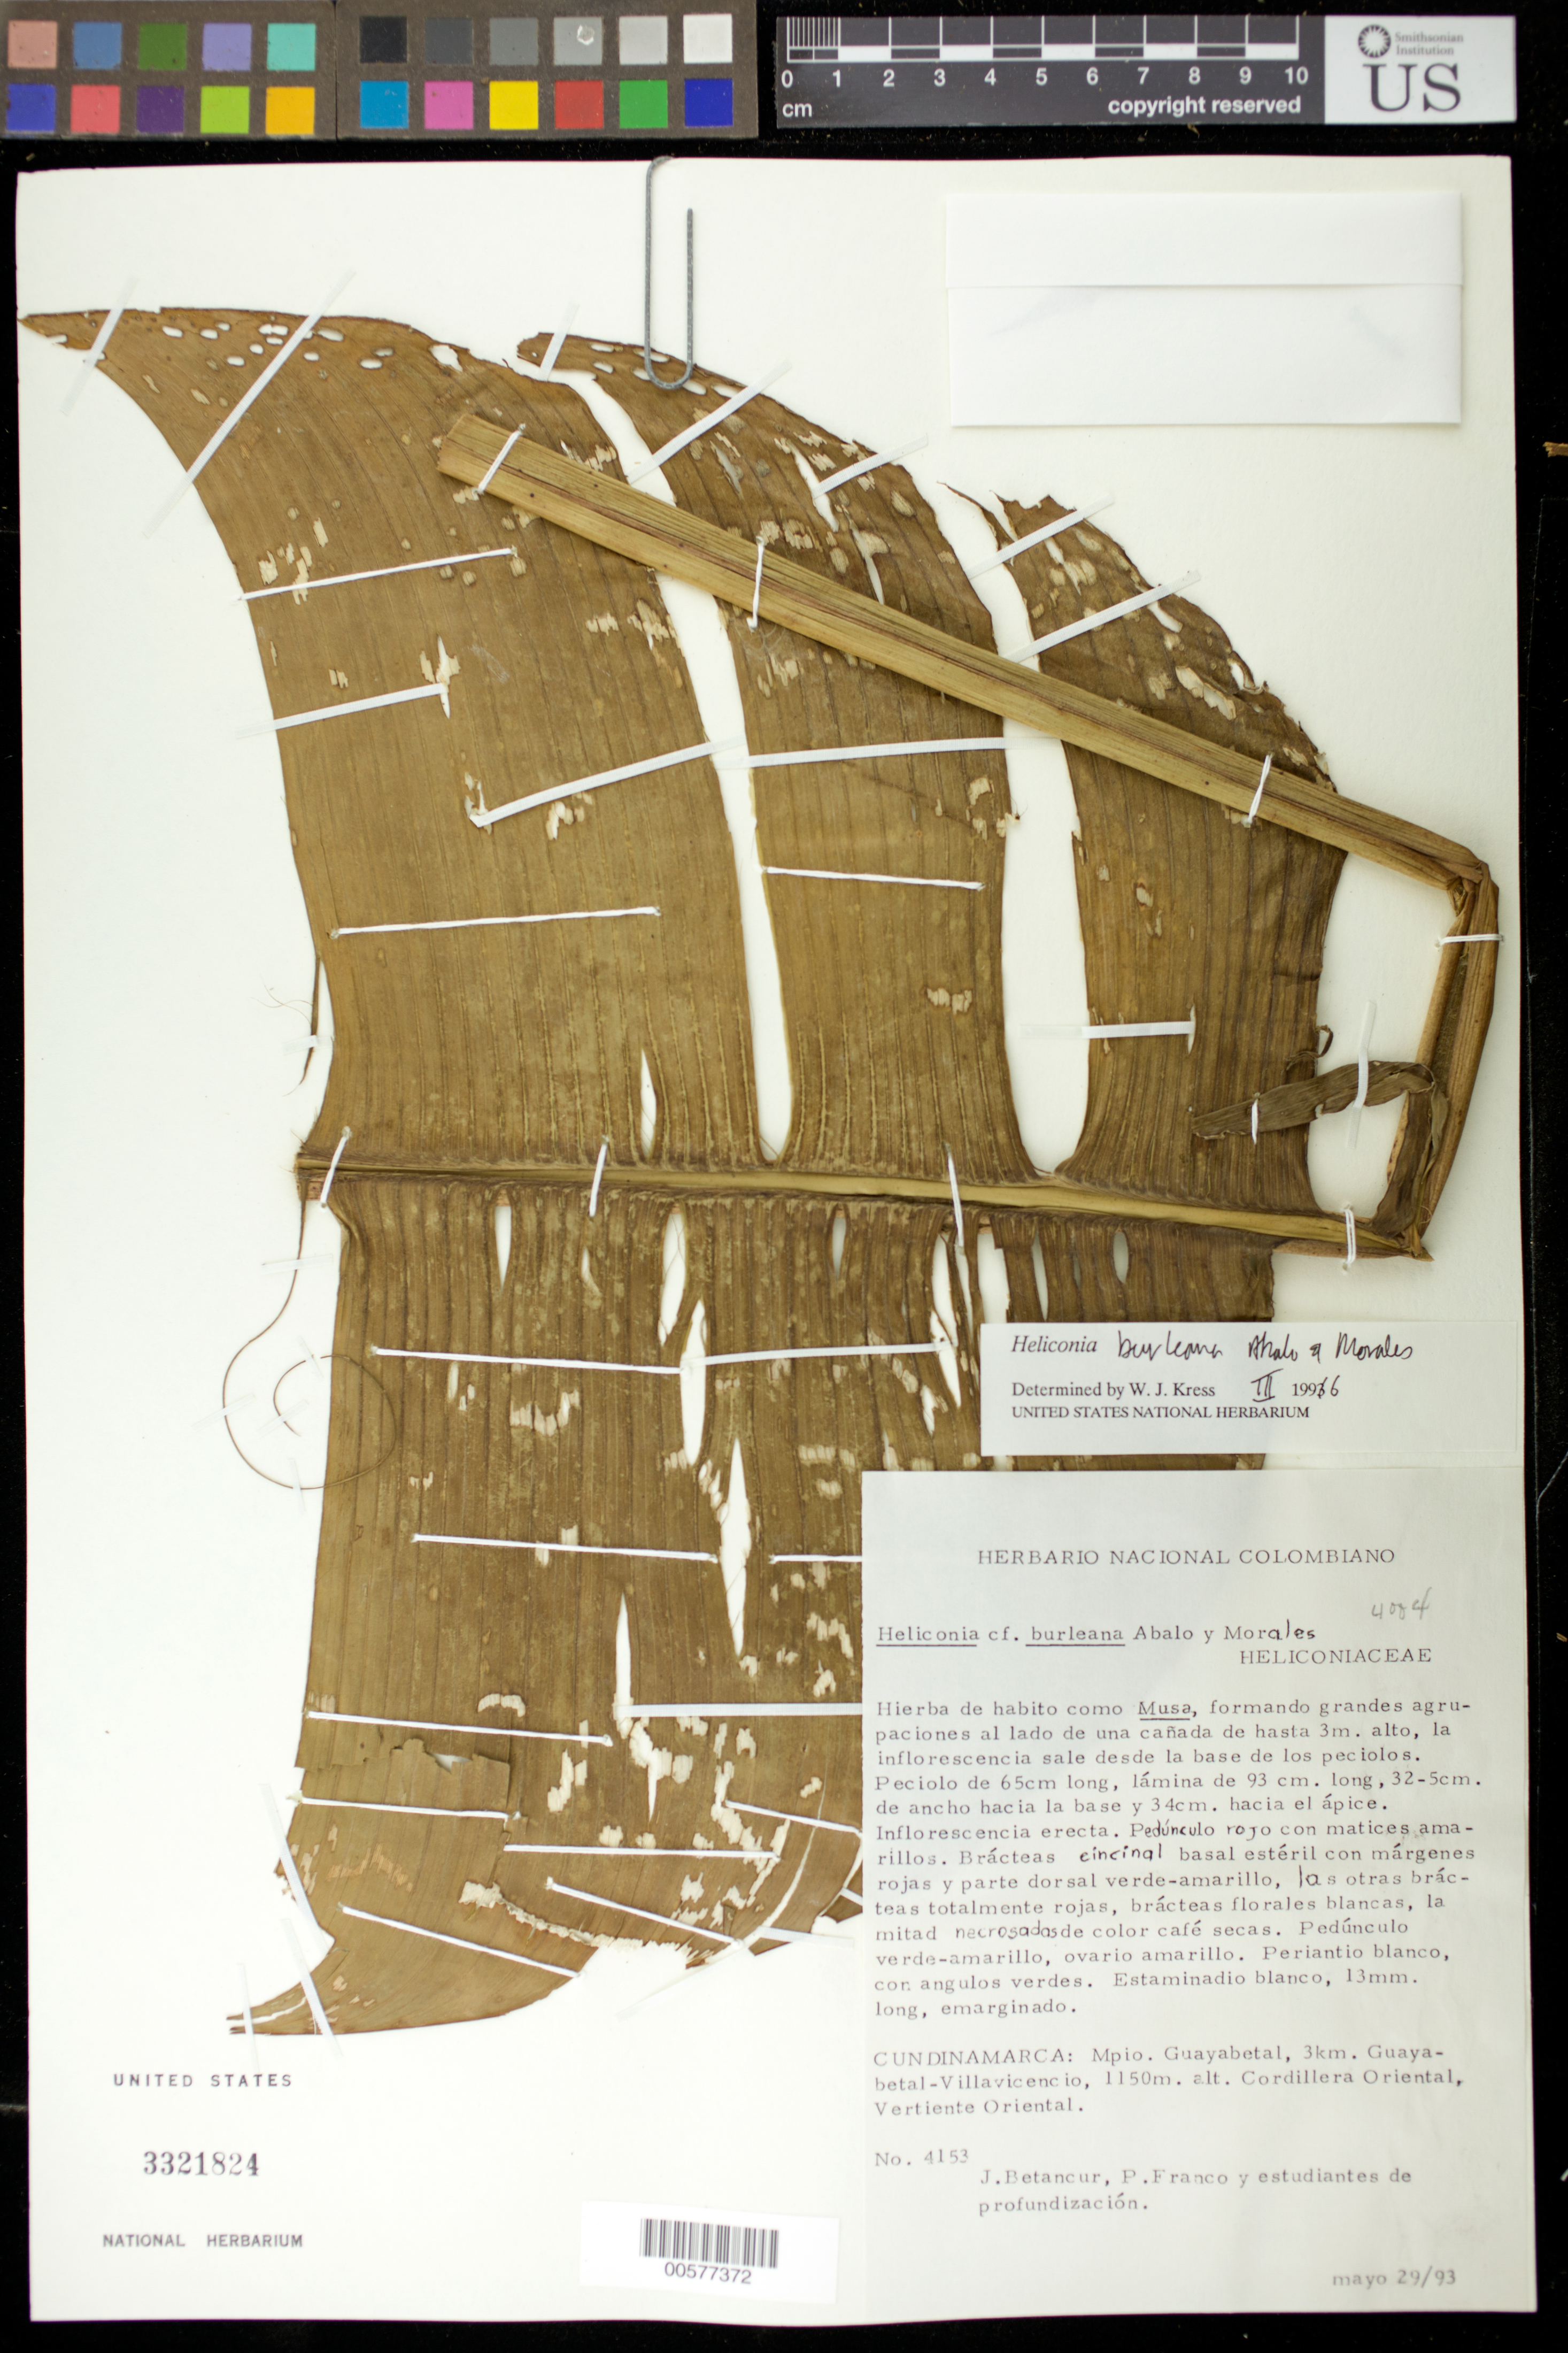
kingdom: Plantae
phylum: Tracheophyta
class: Liliopsida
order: Zingiberales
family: Heliconiaceae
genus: Heliconia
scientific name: Heliconia burleana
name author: Abalo & G. Morales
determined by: Kress, W. J., (US), Smithsonian Institution - National Museum of Natural History (UNITED STATES)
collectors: J. C. Betancur, P. Franco & et al.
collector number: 4153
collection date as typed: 29 May 1993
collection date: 1993-05-29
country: Colombia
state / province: Cundinamarca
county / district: Guayabetal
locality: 3 km Guayabetal-Villavicencio.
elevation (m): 1150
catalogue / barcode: US 3321824